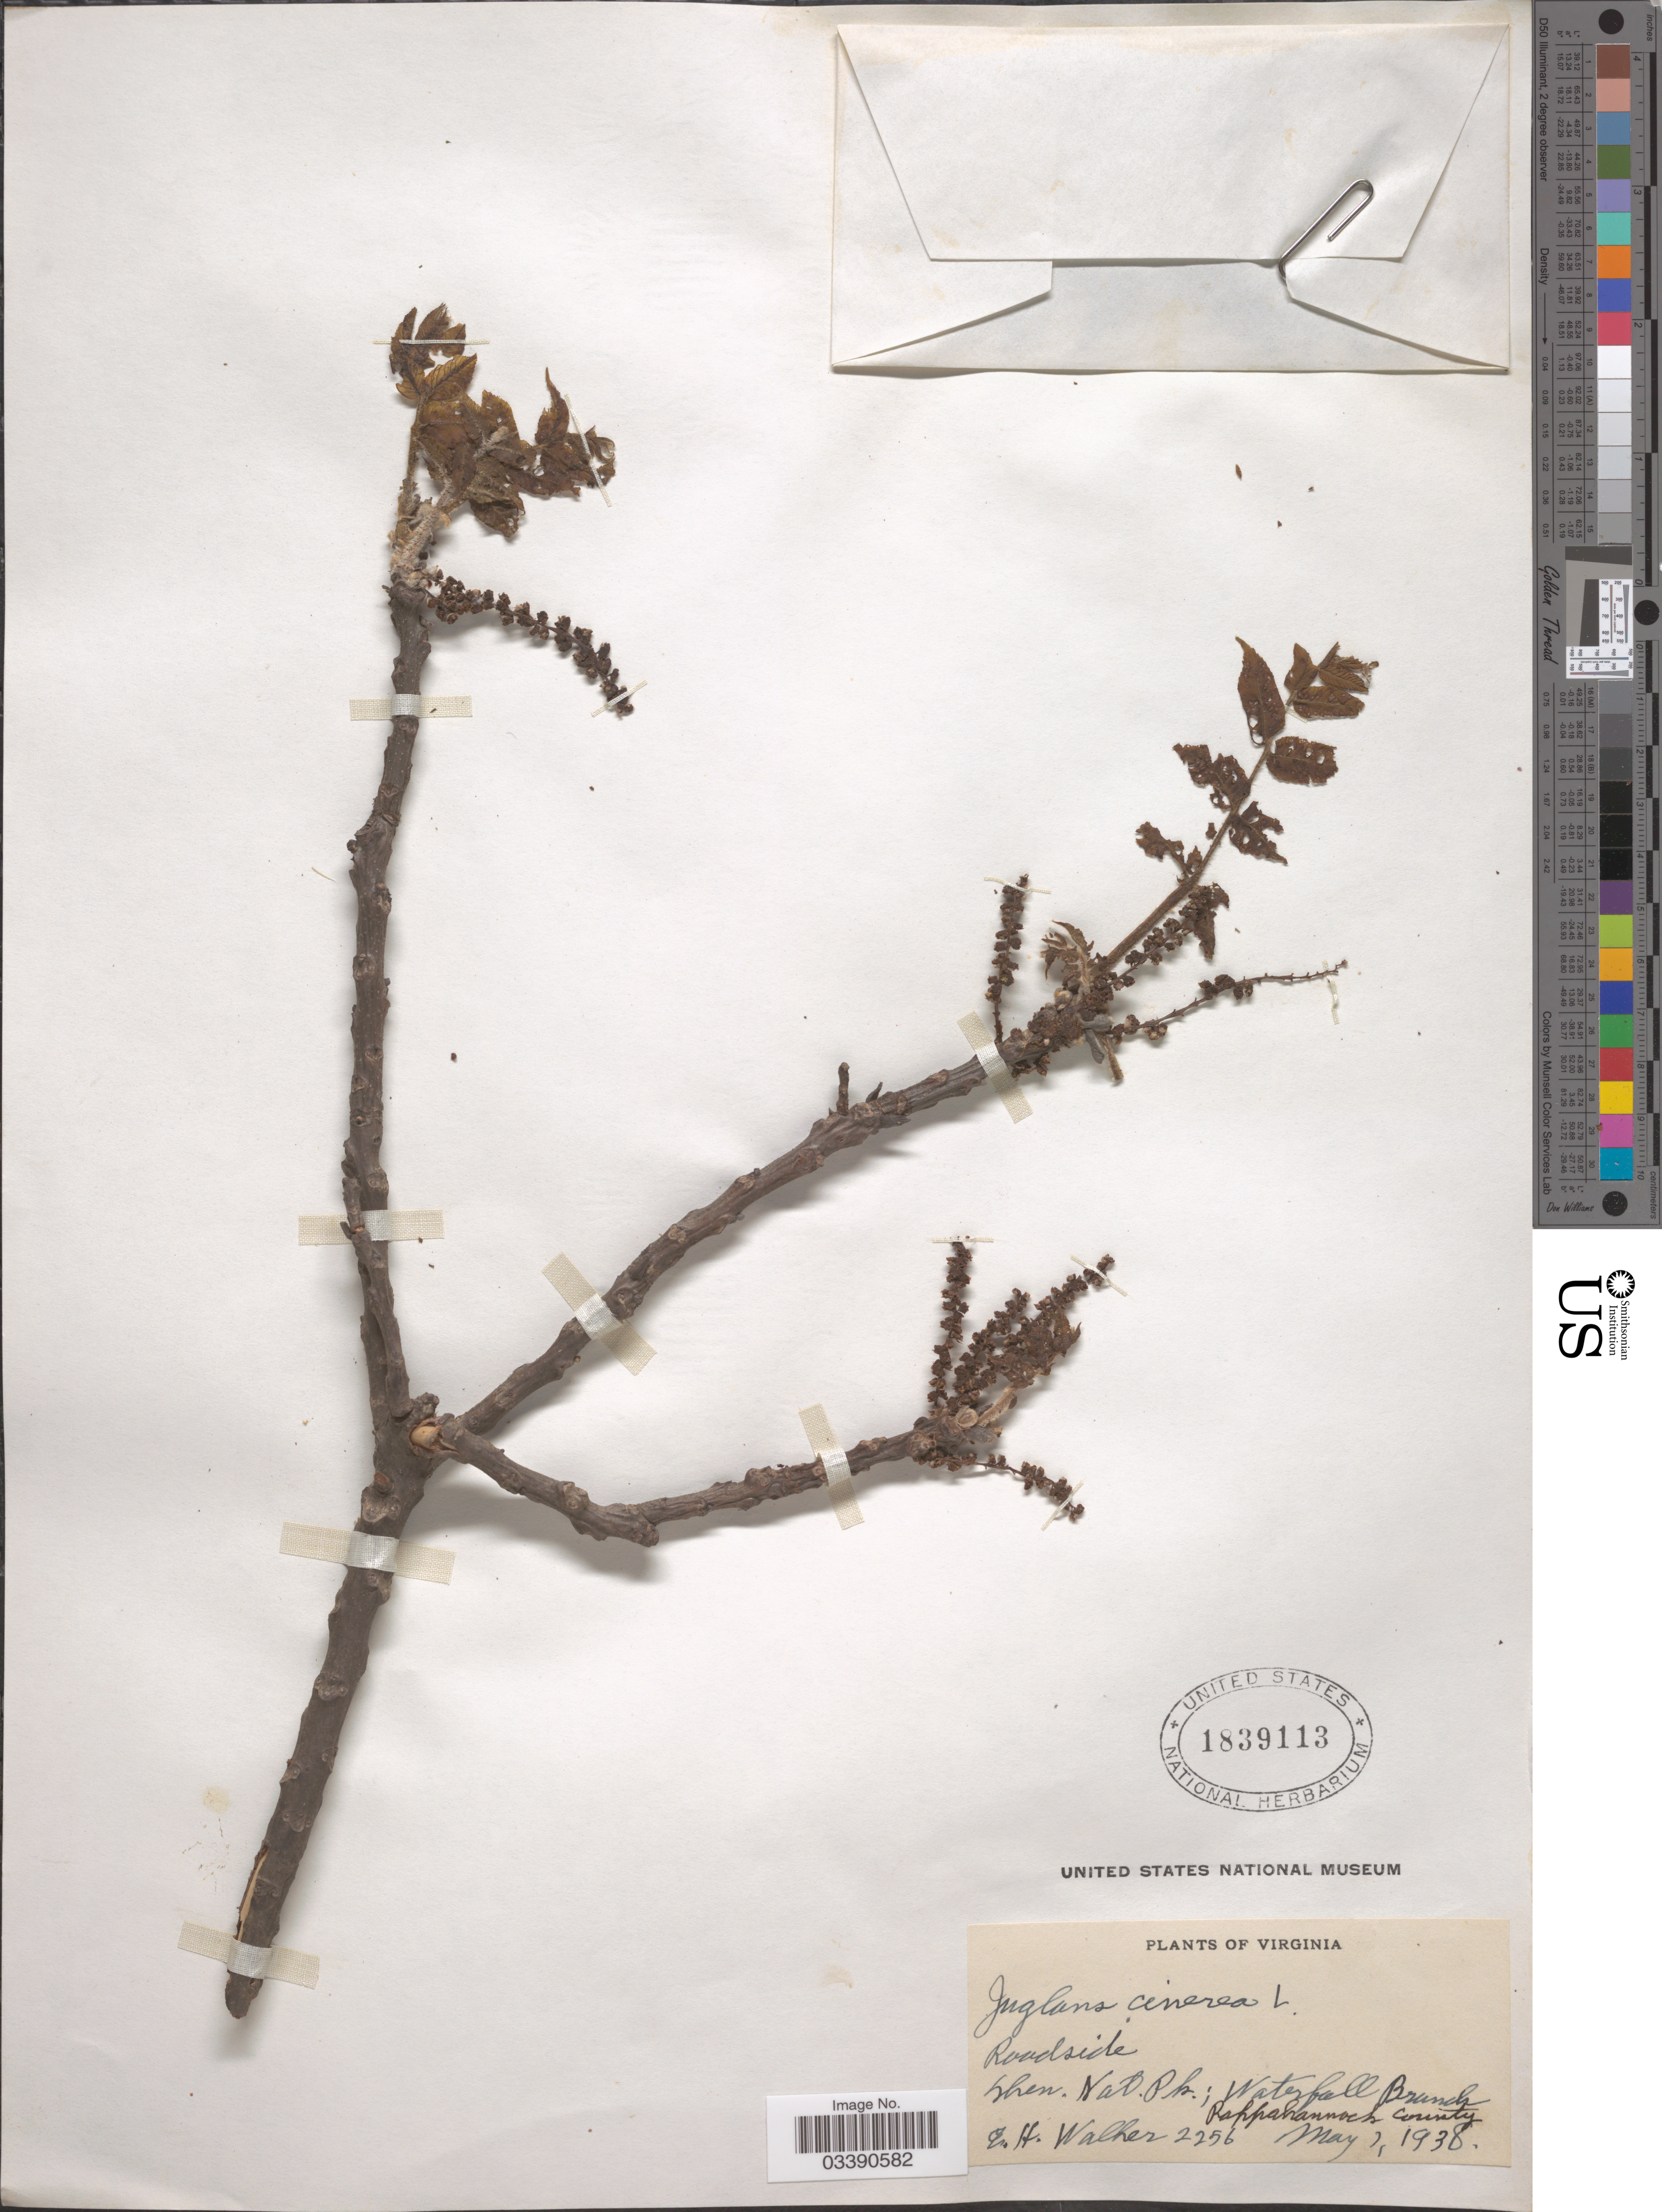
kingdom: Plantae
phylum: Tracheophyta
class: Magnoliopsida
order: Fagales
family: Juglandaceae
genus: Juglans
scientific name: Juglans cinerea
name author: L.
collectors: E. H. Walker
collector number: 2256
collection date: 1938-05-01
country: United States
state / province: Virginia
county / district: Rappahannock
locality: Shen. Nat. Pk.; Waterfall Branch. Rappahannock County.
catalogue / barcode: US 1839113